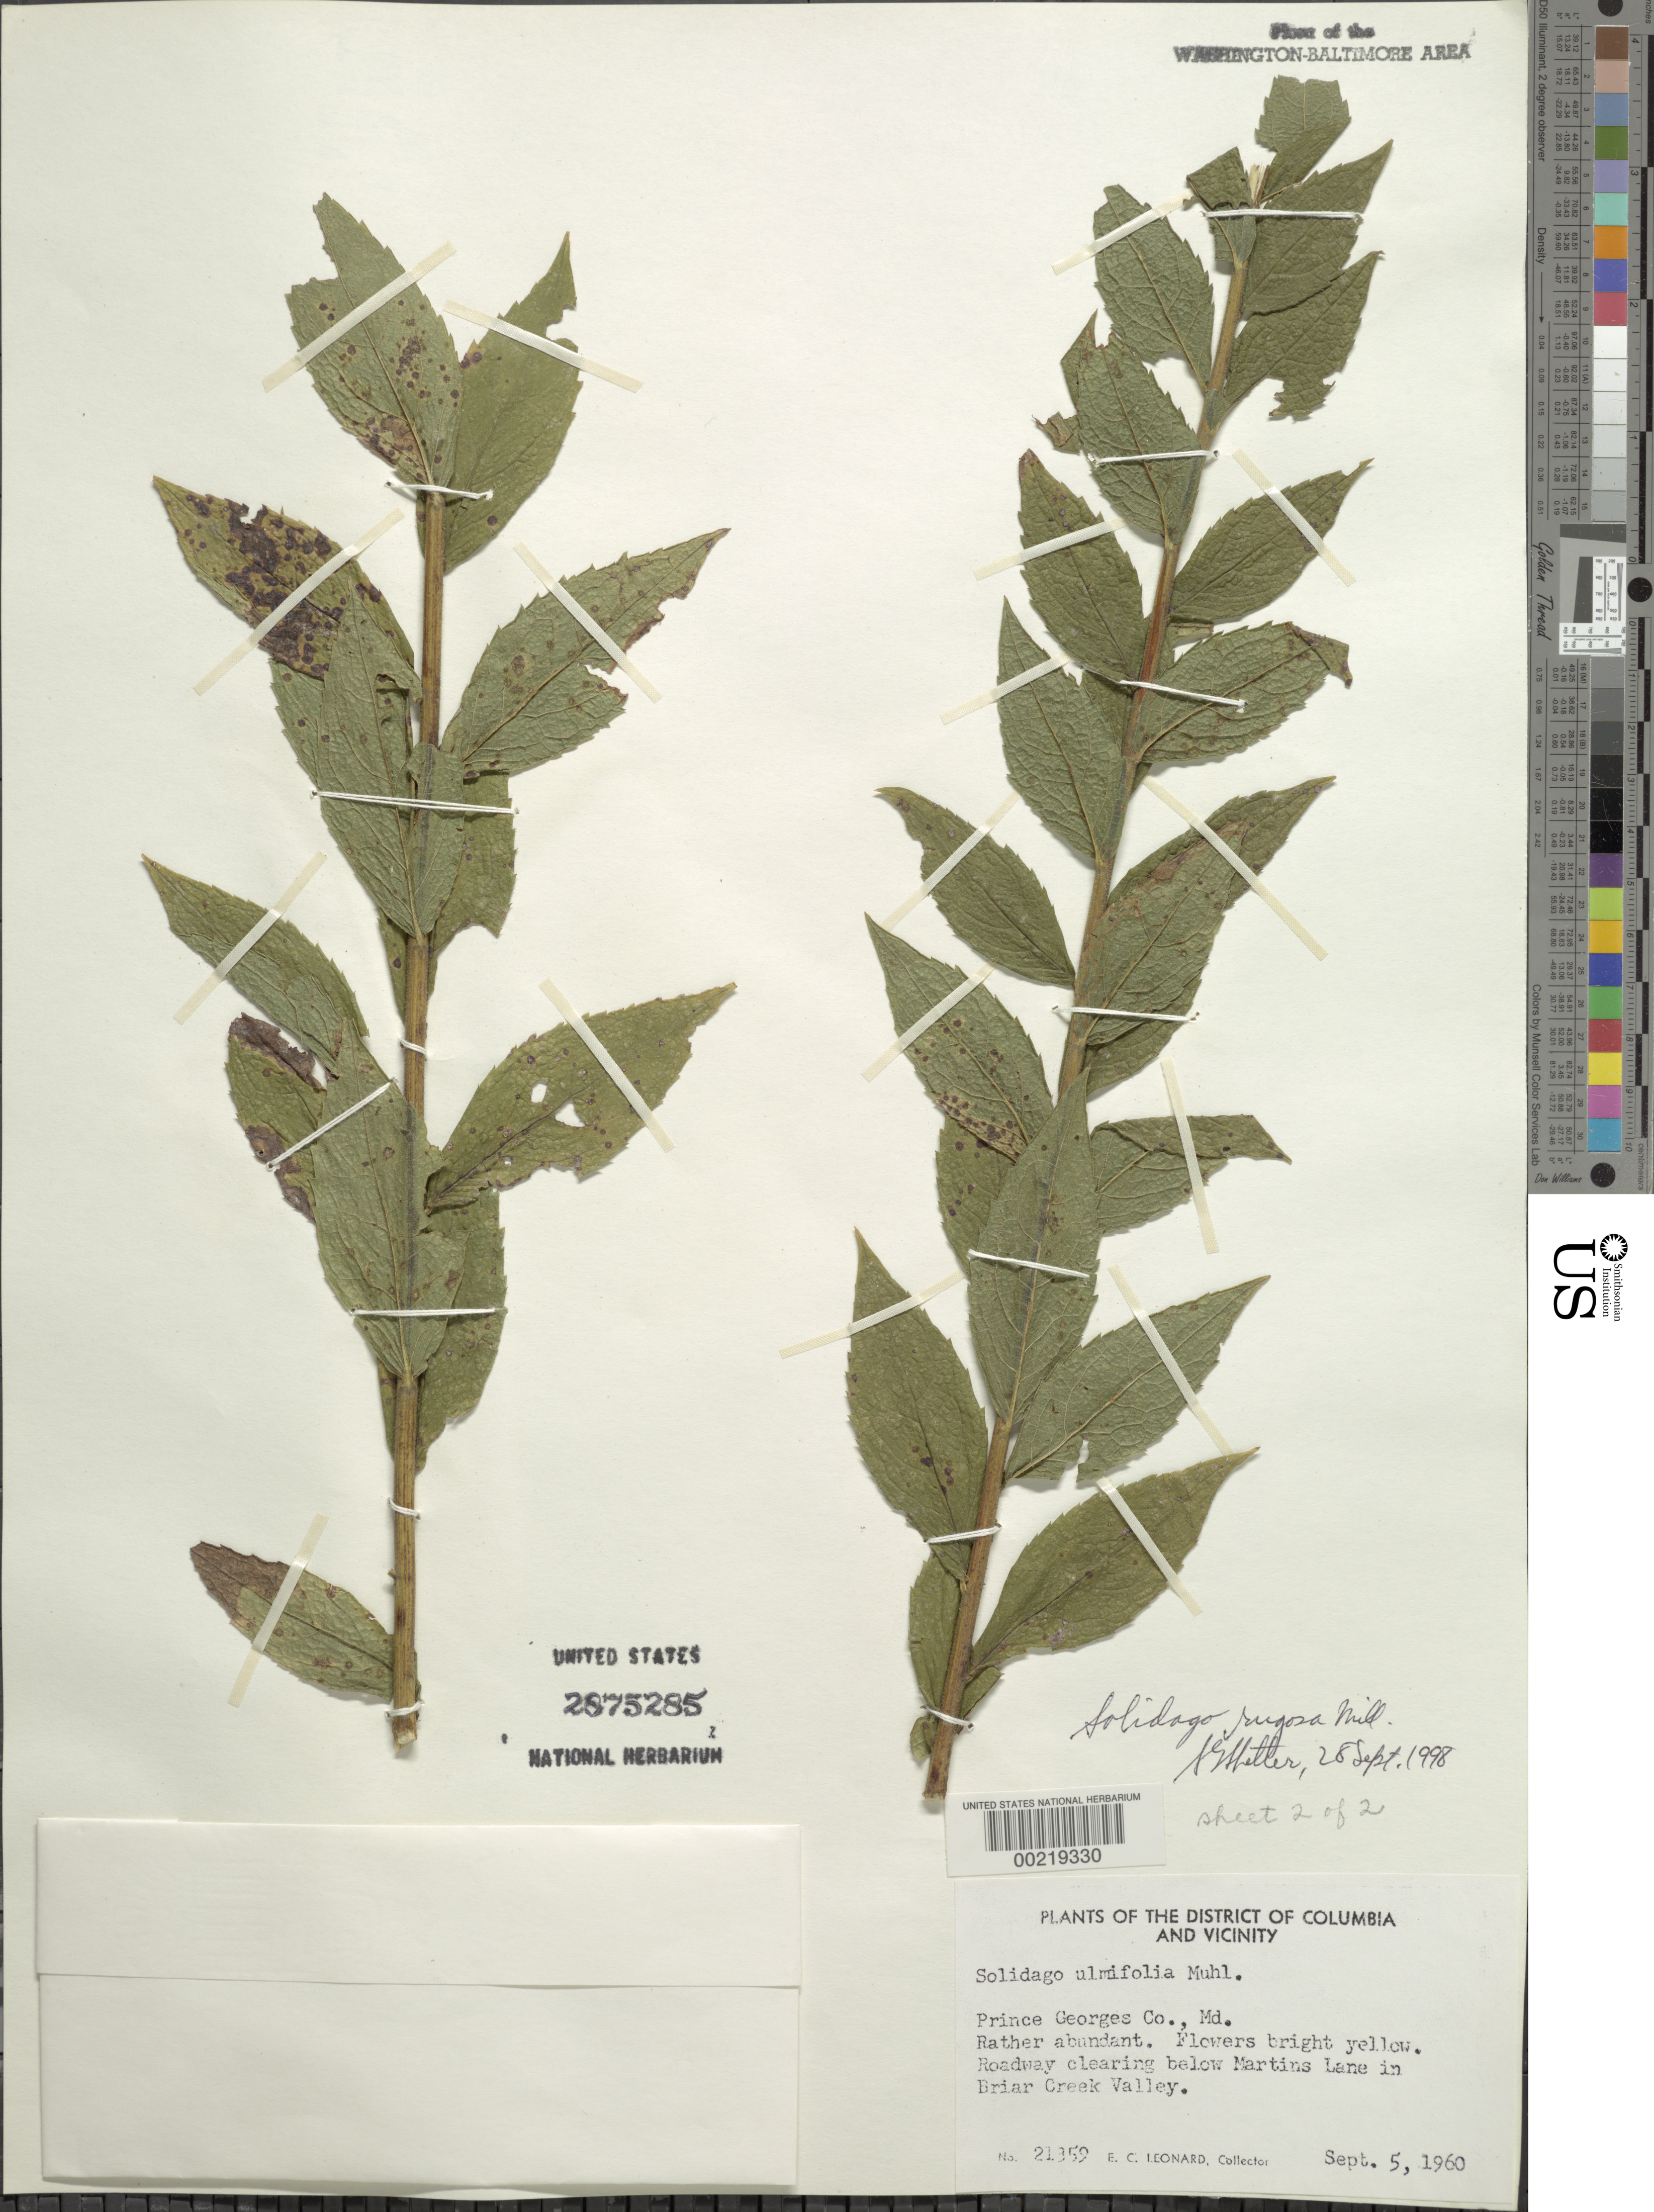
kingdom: Plantae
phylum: Tracheophyta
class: Magnoliopsida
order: Asterales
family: Asteraceae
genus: Solidago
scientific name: Solidago rugosa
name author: Mill.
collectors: E. C. Leonard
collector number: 21359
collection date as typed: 05 Sep 1960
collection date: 1960-09-05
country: United States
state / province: Maryland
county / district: Prince George's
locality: Briar Ditch Valley below Martins Lane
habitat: Weedy roadside clearing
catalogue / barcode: US 2375285